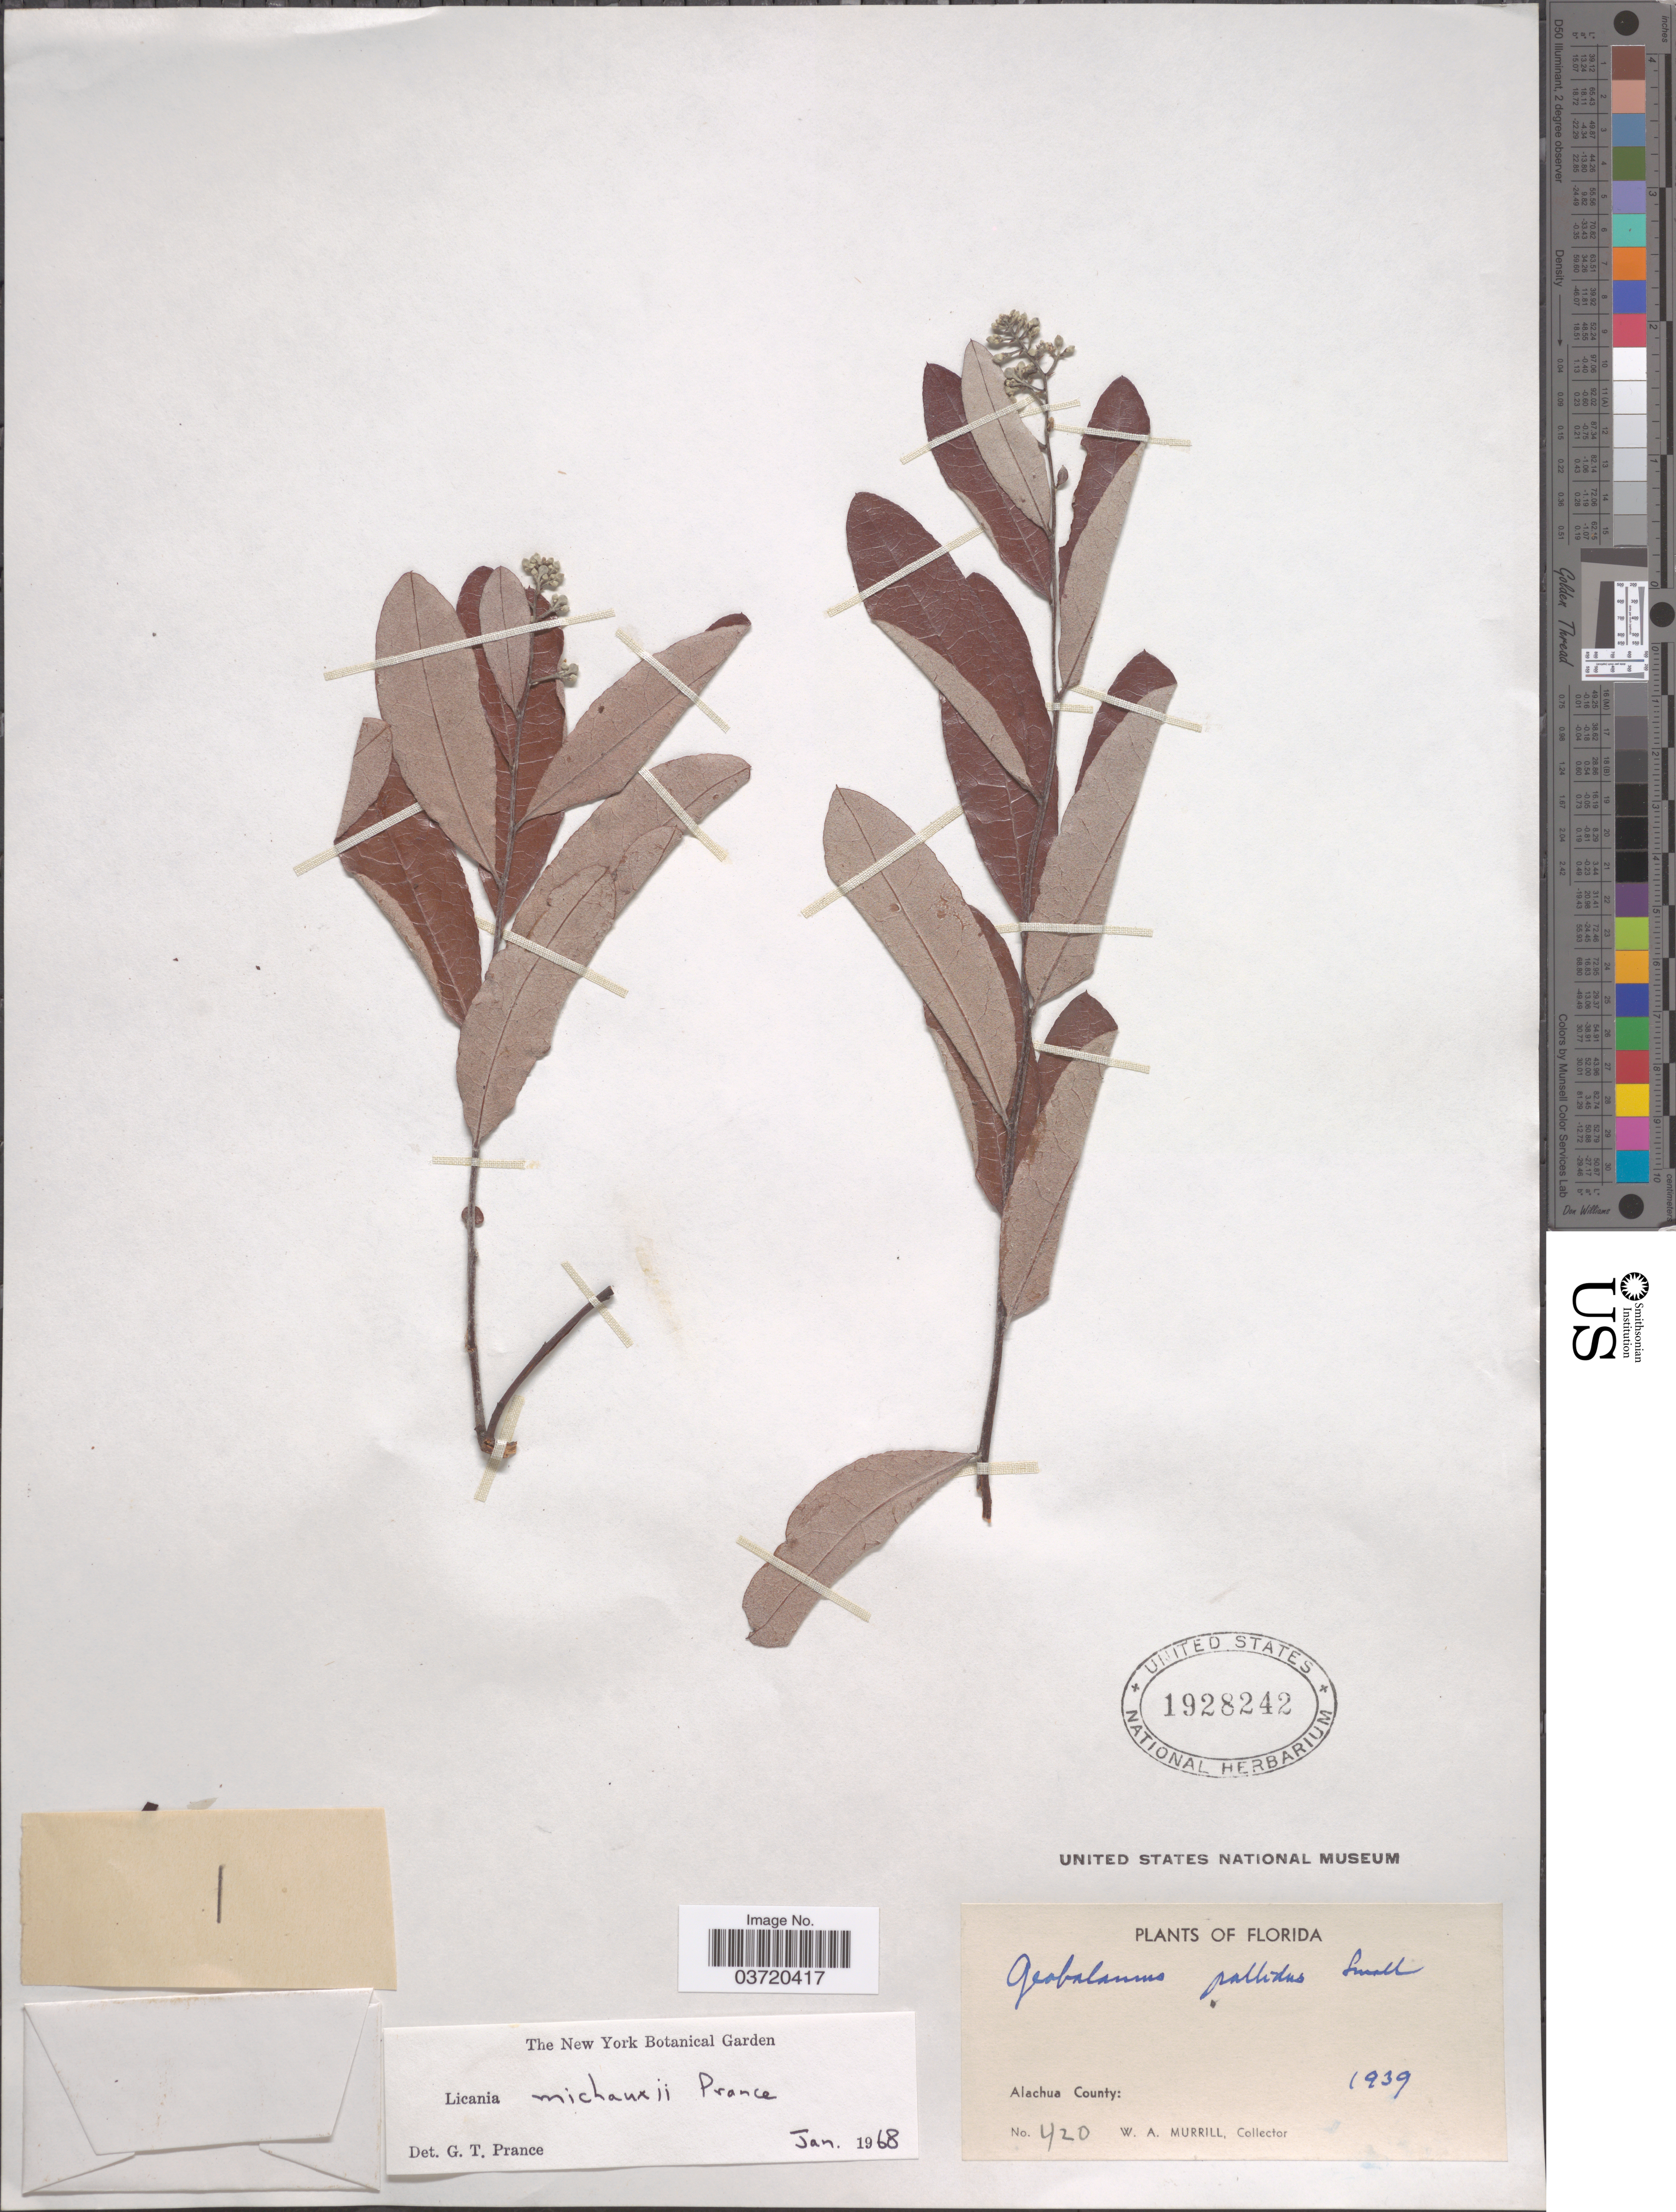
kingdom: Plantae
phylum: Tracheophyta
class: Magnoliopsida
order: Malpighiales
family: Chrysobalanaceae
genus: Geobalanus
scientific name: Geobalanus oblongifolius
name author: (Michx.) Small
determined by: Strong, M. T., (US), Smithsonian Institution - National Museum of Natural History (UNITED STATES)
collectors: W. A. Murrill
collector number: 420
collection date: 1939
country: United States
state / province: Florida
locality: Alachua County.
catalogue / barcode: US 1928242